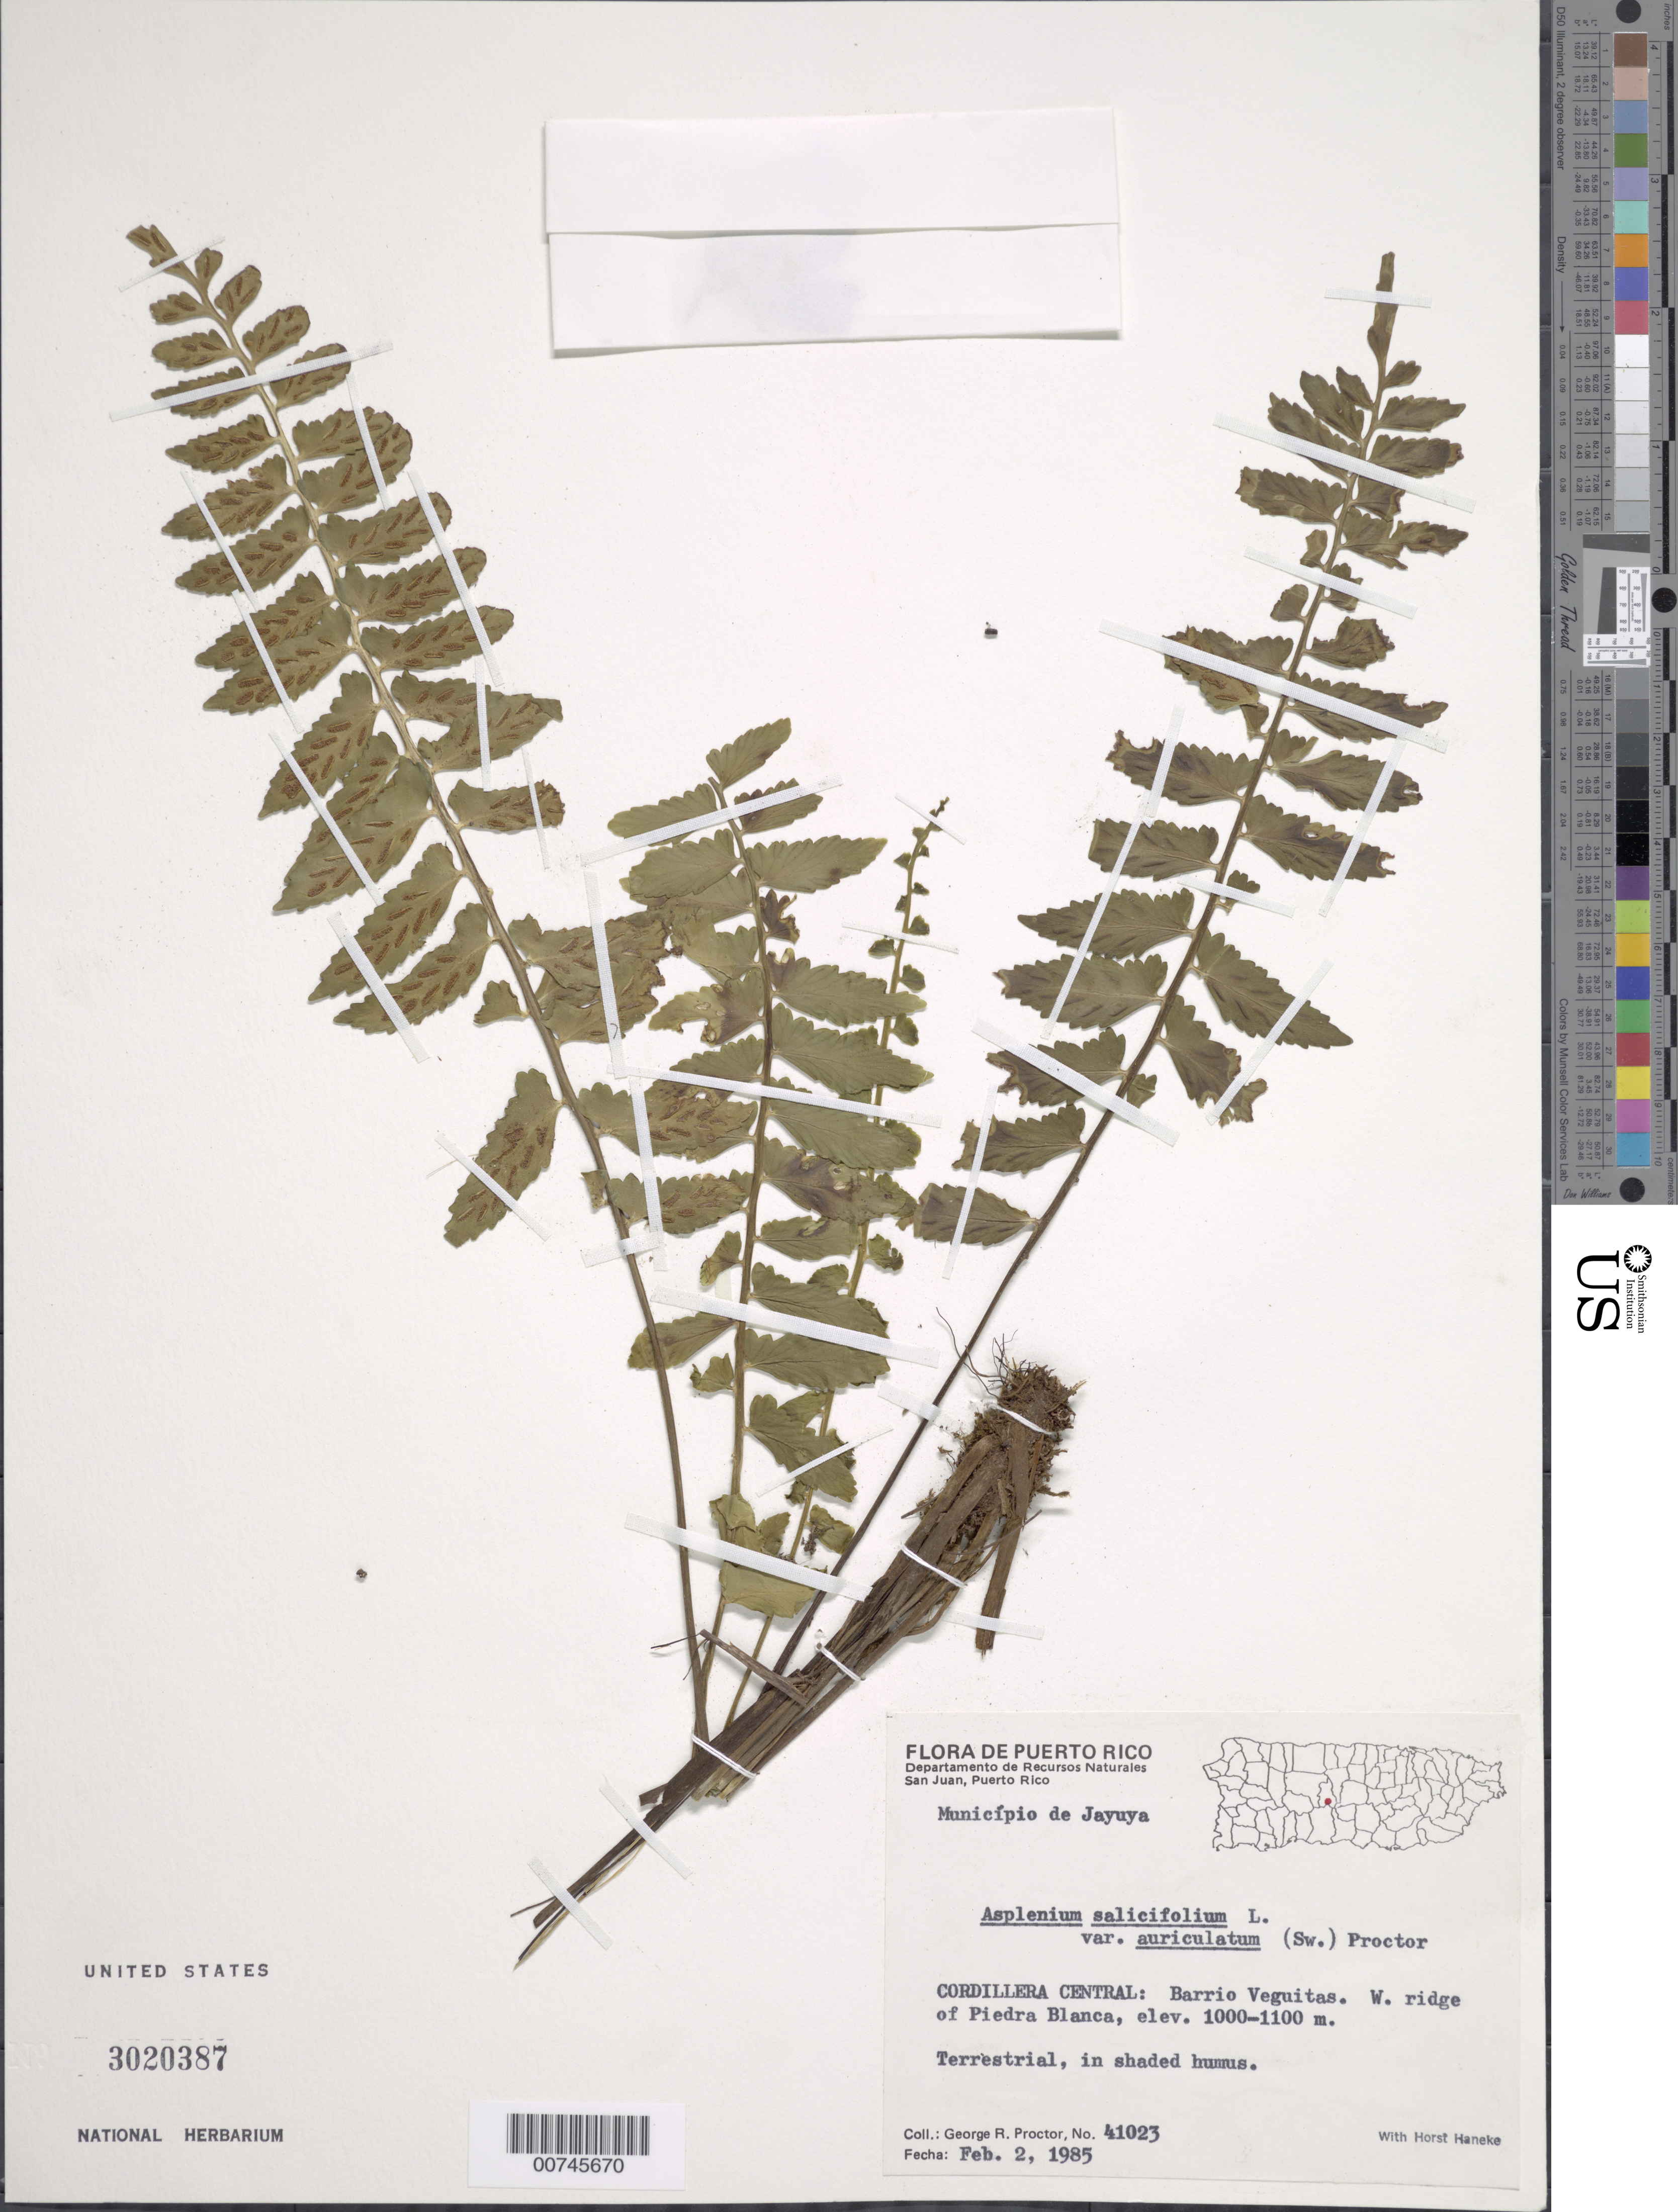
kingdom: Plantae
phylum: Tracheophyta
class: Polypodiopsida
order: Polypodiales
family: Aspleniaceae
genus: Asplenium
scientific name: Asplenium salicifolium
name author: L.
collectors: G. R. Proctor & H. Haneke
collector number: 41023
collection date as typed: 02 Feb 1985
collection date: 1985-02-02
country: Puerto Rico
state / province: Jayuya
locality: Cordillera Central: Barrio Veguitas W ridge of Piedra Blanca, Municipio of Jayuya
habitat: In shaded humus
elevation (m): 1000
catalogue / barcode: US 3020387